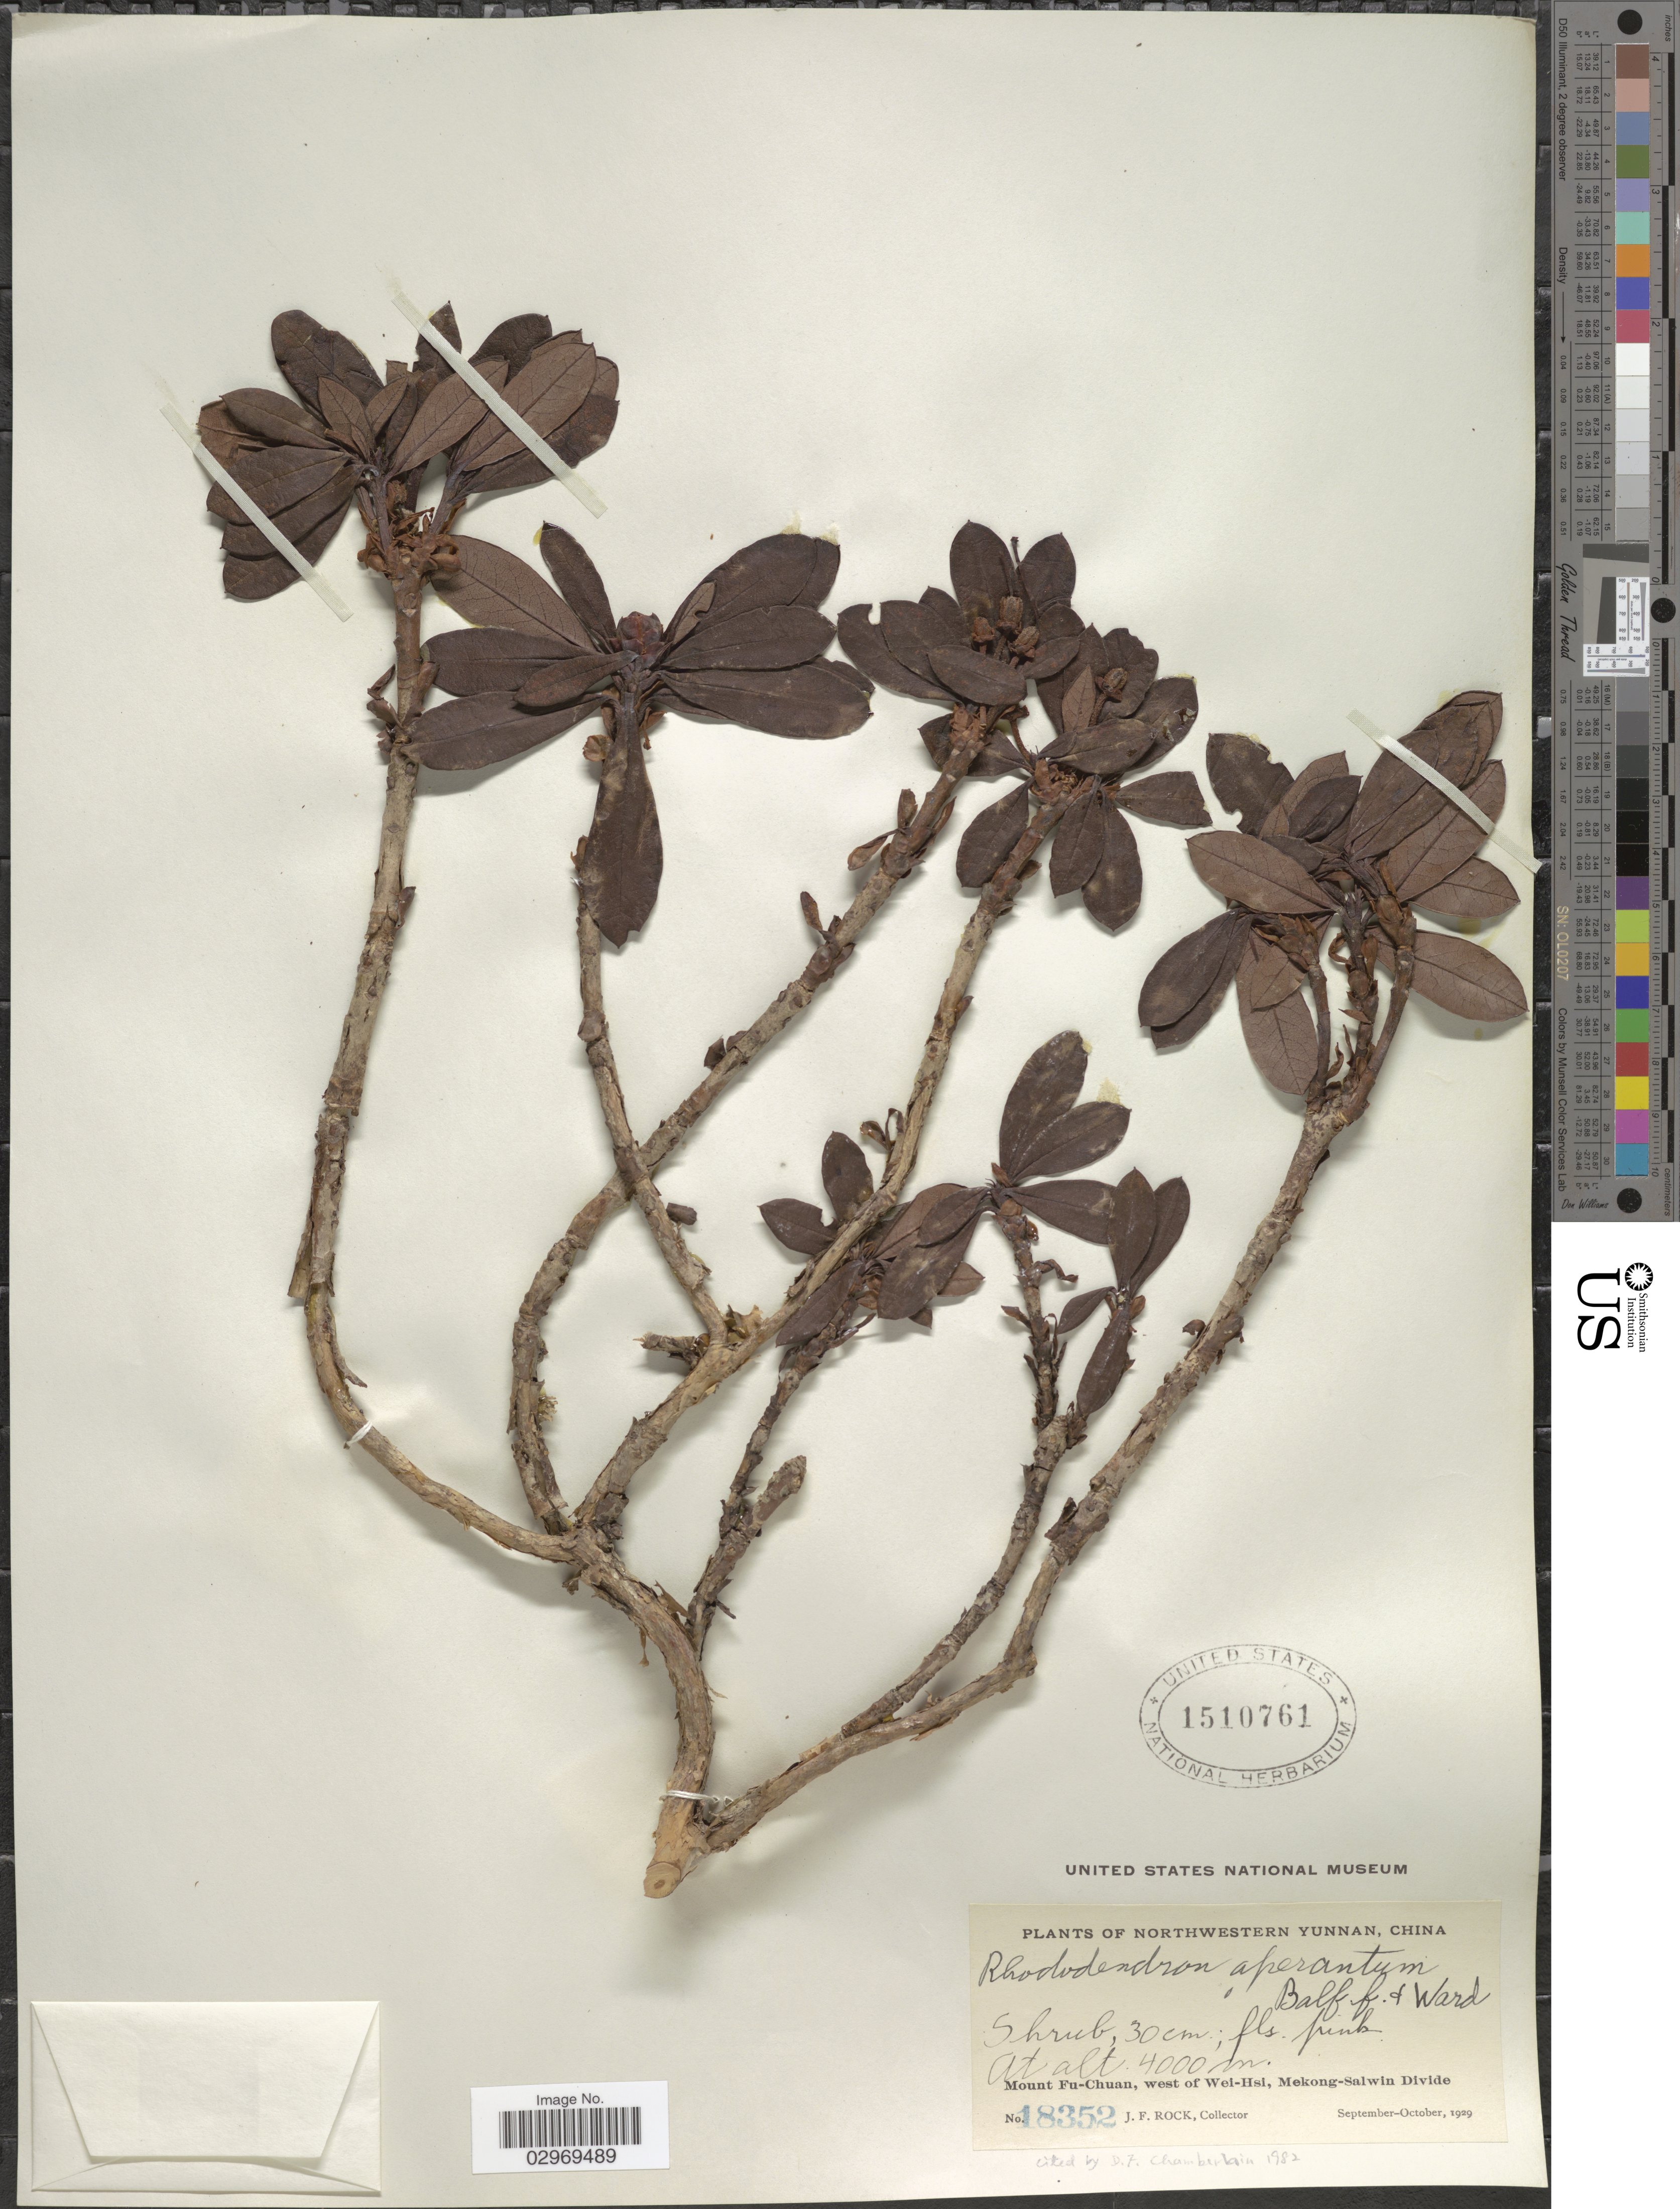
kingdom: Plantae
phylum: Tracheophyta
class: Magnoliopsida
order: Ericales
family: Ericaceae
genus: Rhododendron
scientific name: Rhododendron aperantum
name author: Balf. f. & Ward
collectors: J. Rock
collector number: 18352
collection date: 1929-09/1929-10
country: China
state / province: Yunnan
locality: Northwestern Yunnan, Mount Fu-Chuan, west of Wei-Hsi, Mekong-Salwin Divide.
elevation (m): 4000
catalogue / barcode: US 1510761